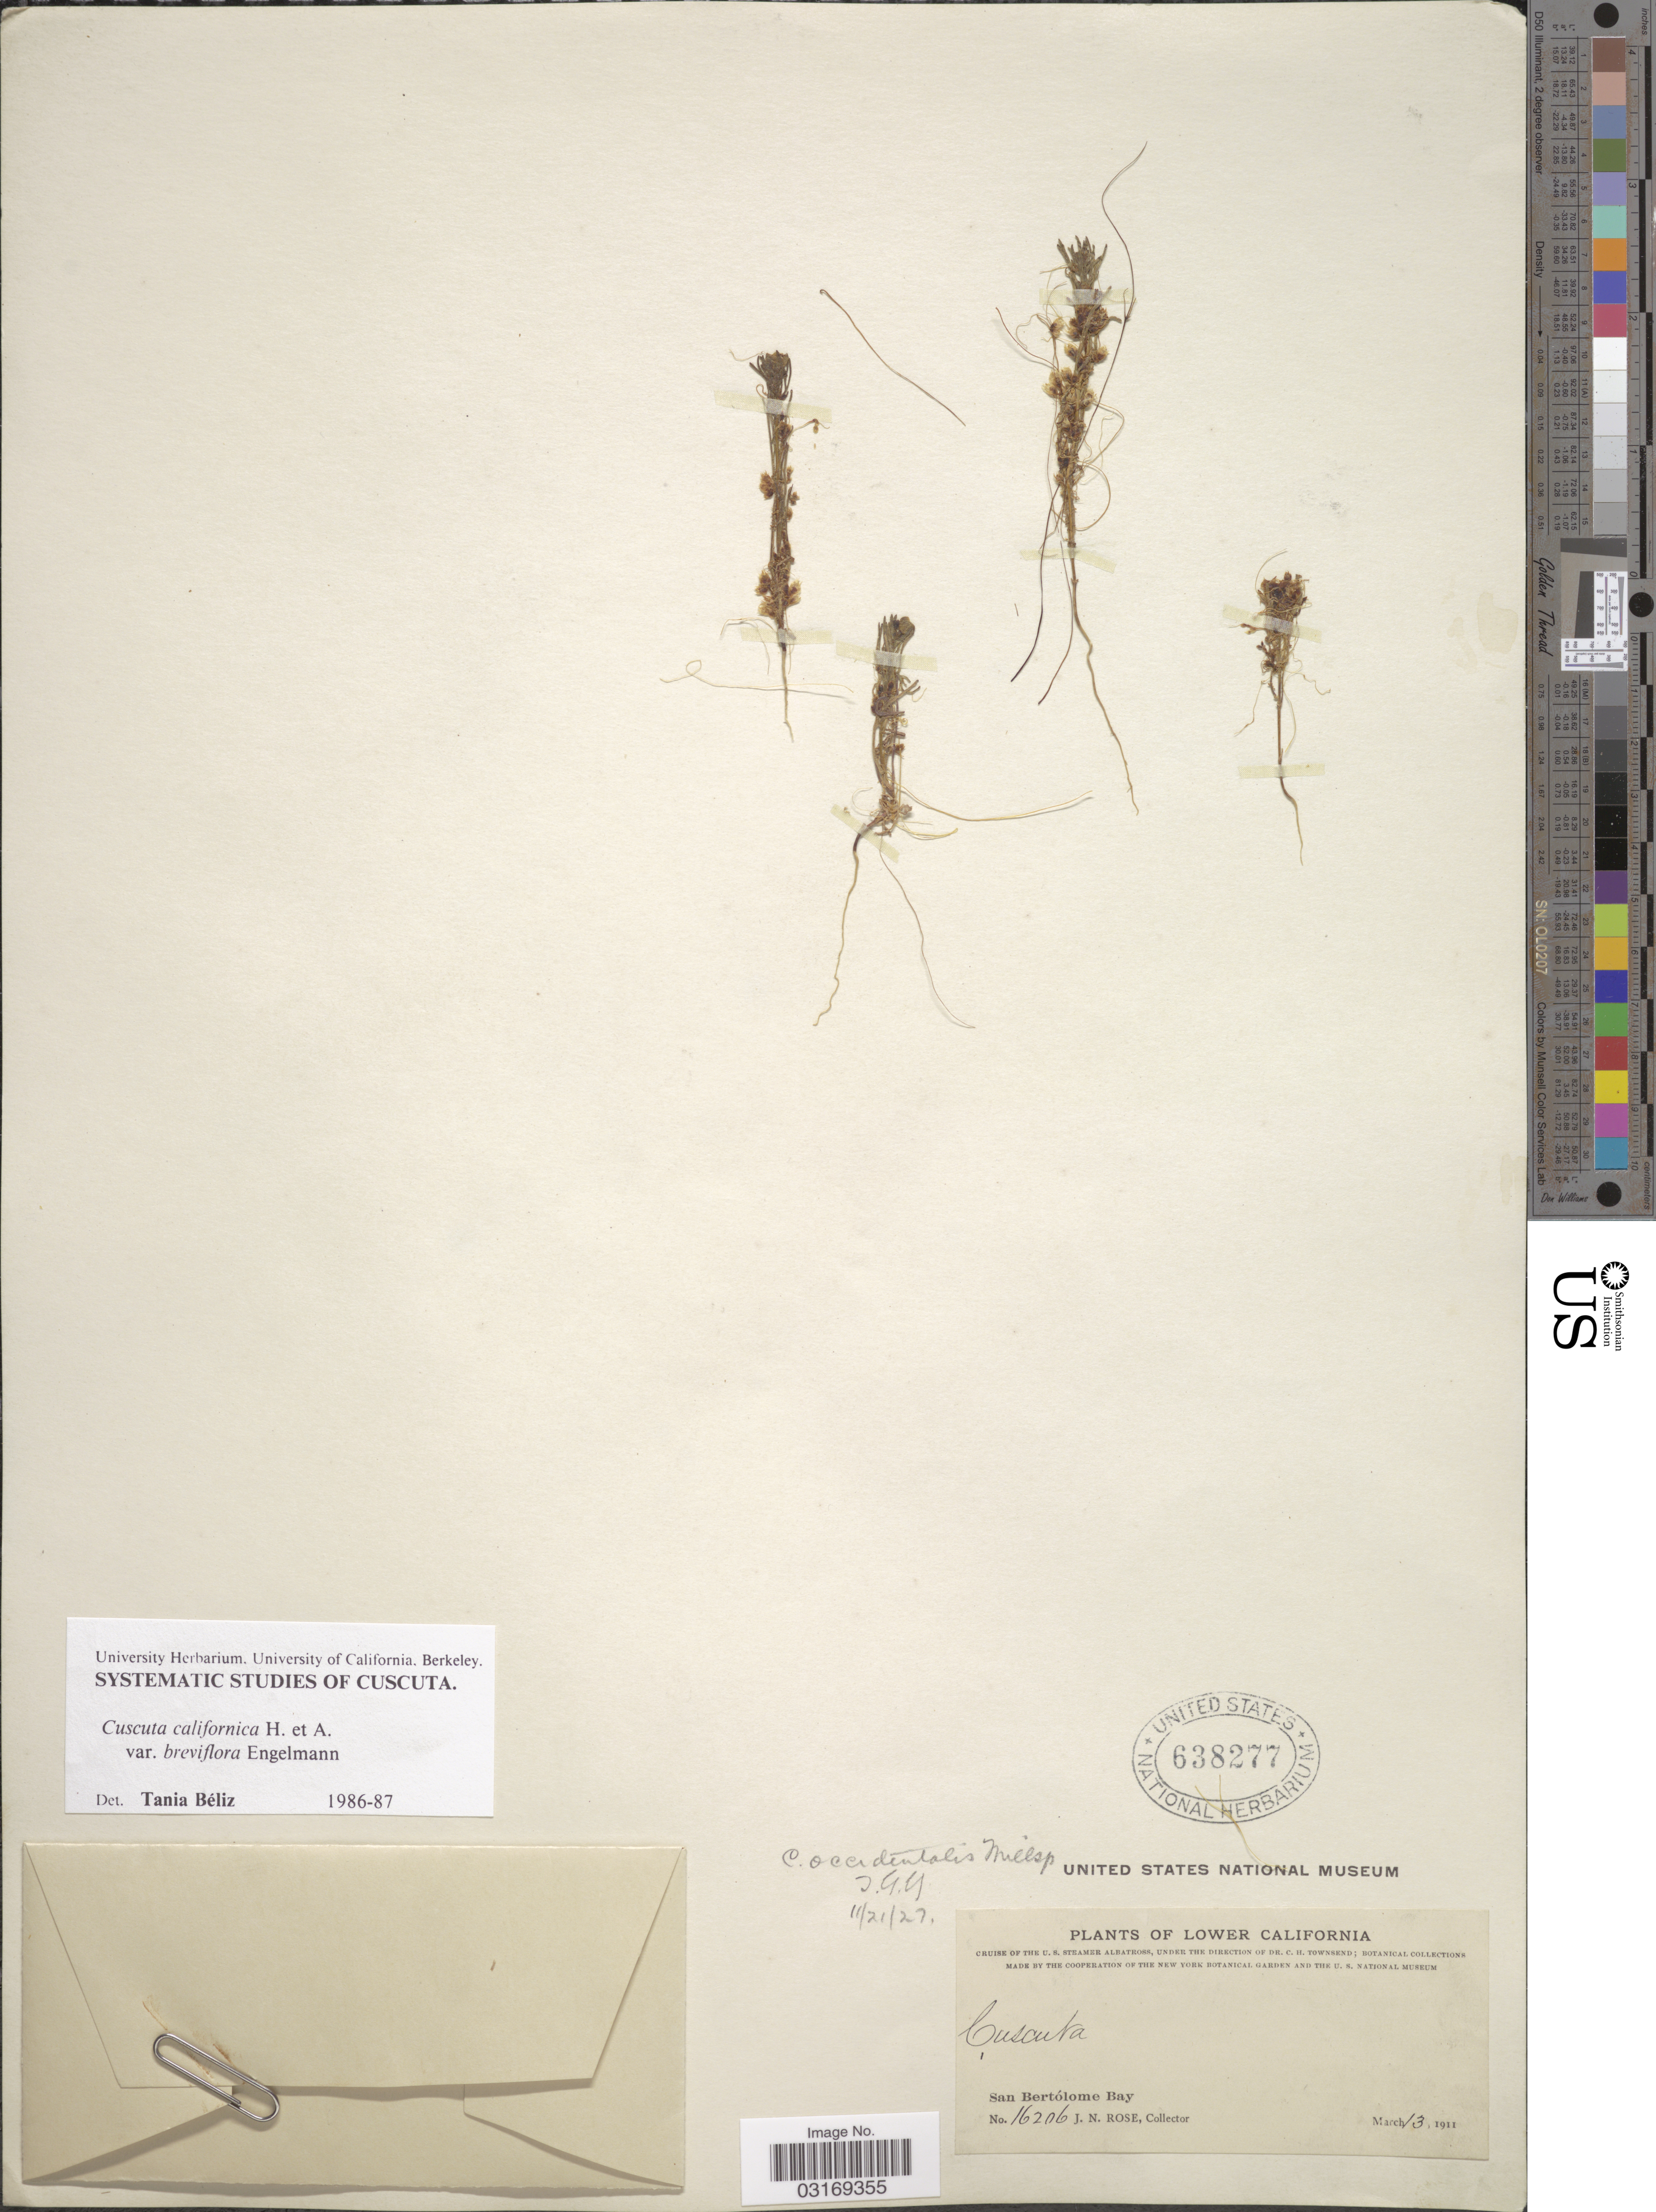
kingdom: Plantae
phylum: Tracheophyta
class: Magnoliopsida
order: Solanales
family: Convolvulaceae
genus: Cuscuta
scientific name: Cuscuta californica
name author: Hook. & Arn.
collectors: J. N. Rose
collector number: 16206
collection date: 1911-03-13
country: Mexico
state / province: Baja California Sur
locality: Lower California. San Bertólome Bay.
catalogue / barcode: US 638277